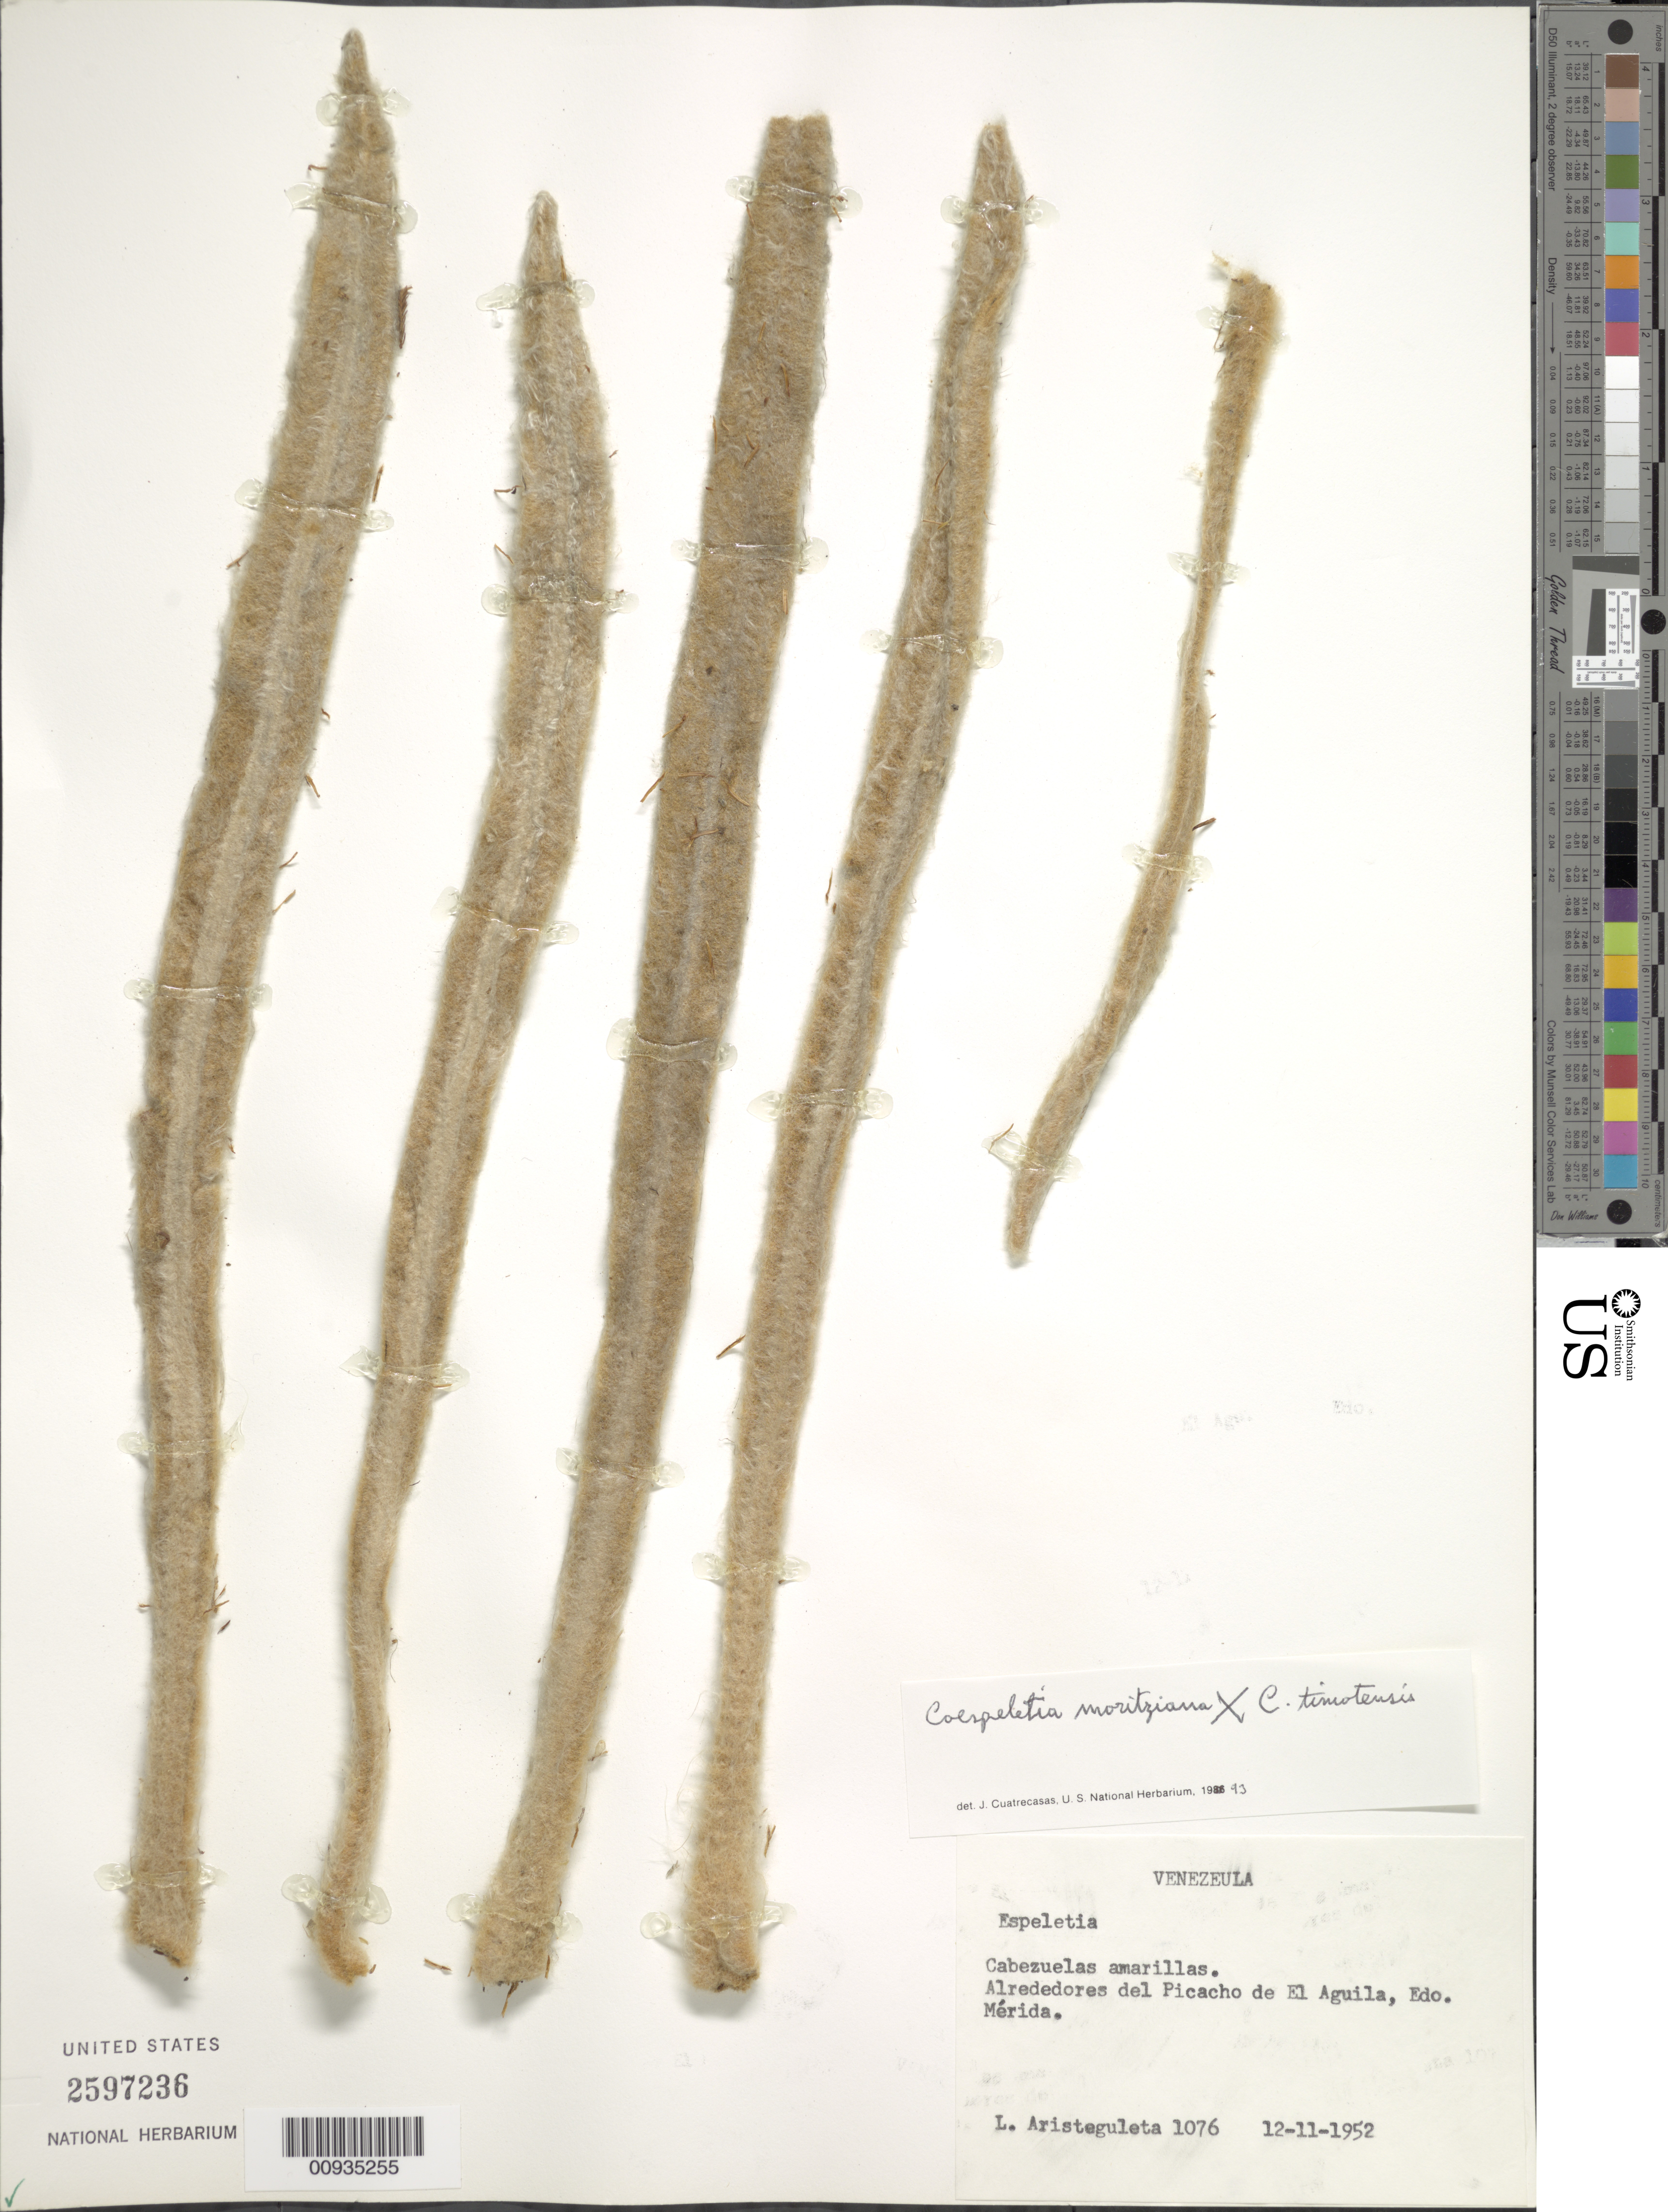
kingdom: Plantae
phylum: Tracheophyta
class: Magnoliopsida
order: Asterales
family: Asteraceae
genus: Coespeletia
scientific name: Coespeletia moritziana x C. timotensis (Cuatrec.) Cuatrec.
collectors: L. Aristeguieta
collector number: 1076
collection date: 1952-11-12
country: Venezuela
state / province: Mérida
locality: Alrededores del Picacho de El Aguila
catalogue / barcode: US 2597236